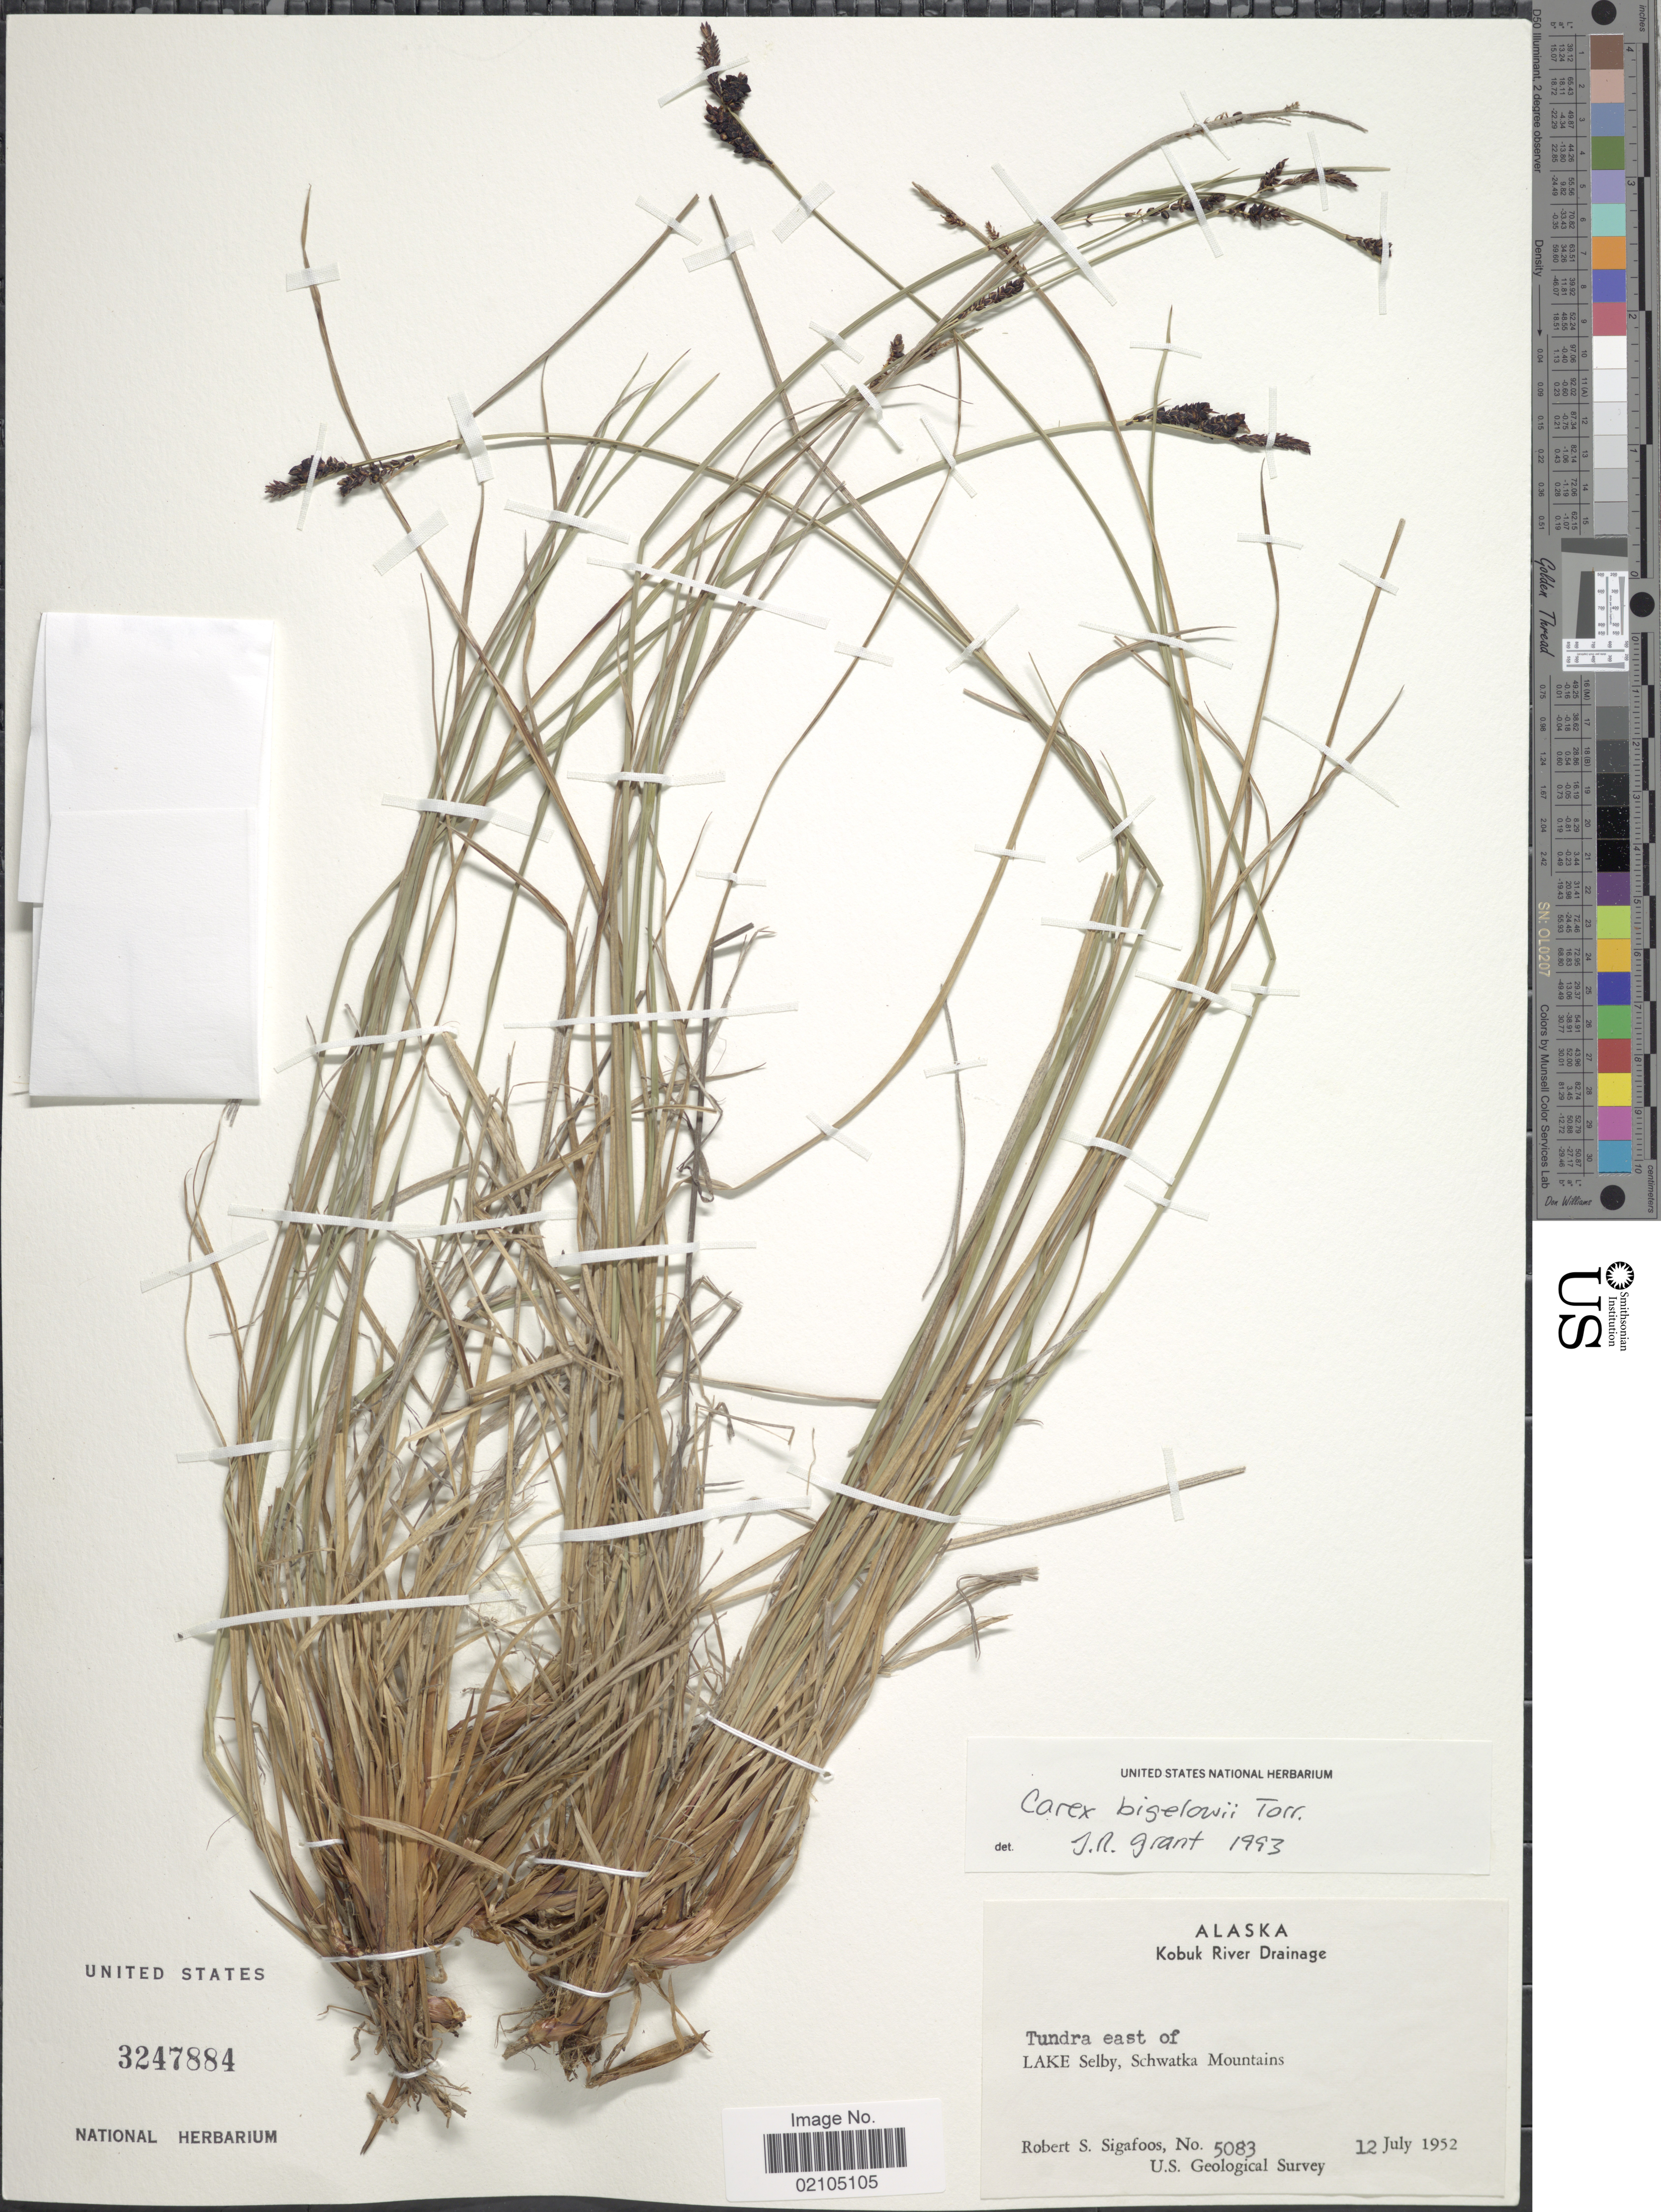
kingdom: Plantae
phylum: Tracheophyta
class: Liliopsida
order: Poales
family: Cyperaceae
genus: Carex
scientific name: Carex bigelowii subsp. lugens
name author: (Holm) T.V. Egorova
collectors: R. Sigafoos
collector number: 5083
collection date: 1952-07-12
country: United States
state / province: Alaska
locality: Kobuk River Drainage. Tundra east of Lake Selby, Schwatka Mountains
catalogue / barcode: US 3247884